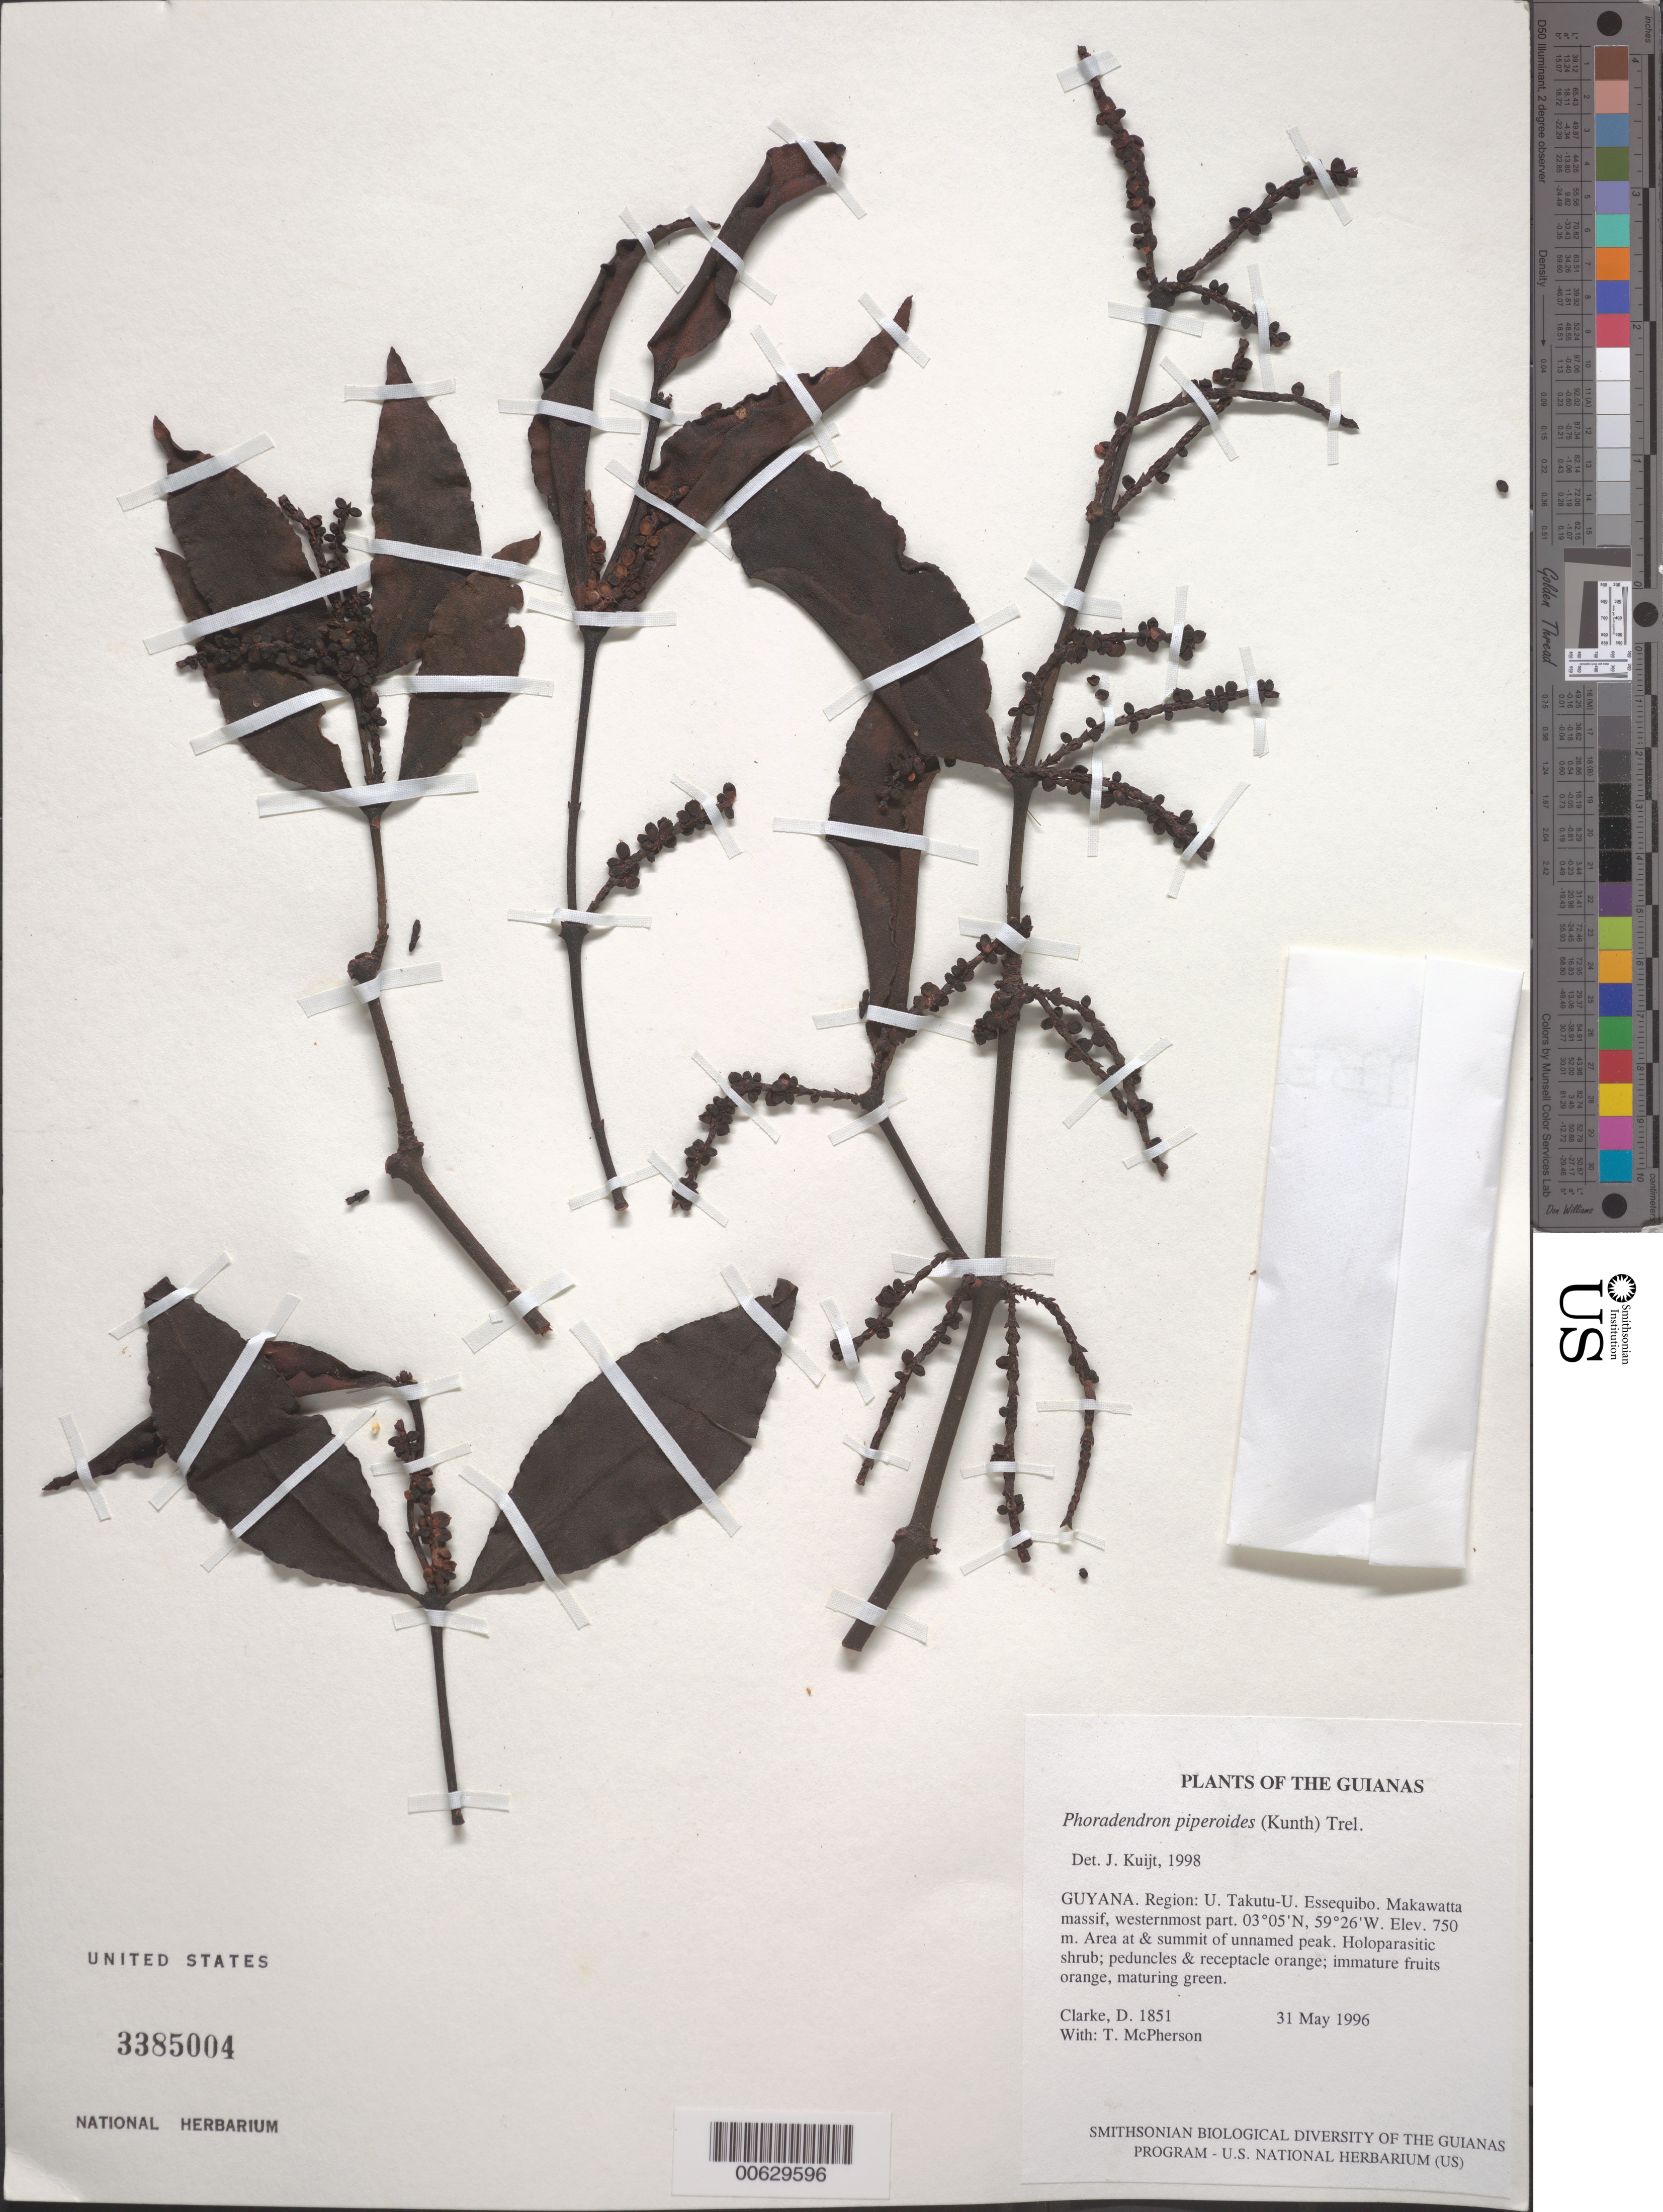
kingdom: Plantae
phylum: Tracheophyta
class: Magnoliopsida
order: Santalales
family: Viscaceae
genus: Phoradendron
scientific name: Phoradendron piperoides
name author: (Kunth) Trel.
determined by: Kuijt, Job, (CANADA)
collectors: H. D. Clarke & T. McPherson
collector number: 1851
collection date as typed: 31 May 1996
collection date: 1996-05-31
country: Guyana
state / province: U. Takutu-U. Essequibo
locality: Makawatta massif, westernmost part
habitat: Area at & summit of unnamed peak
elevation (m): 250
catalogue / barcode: US 3385004